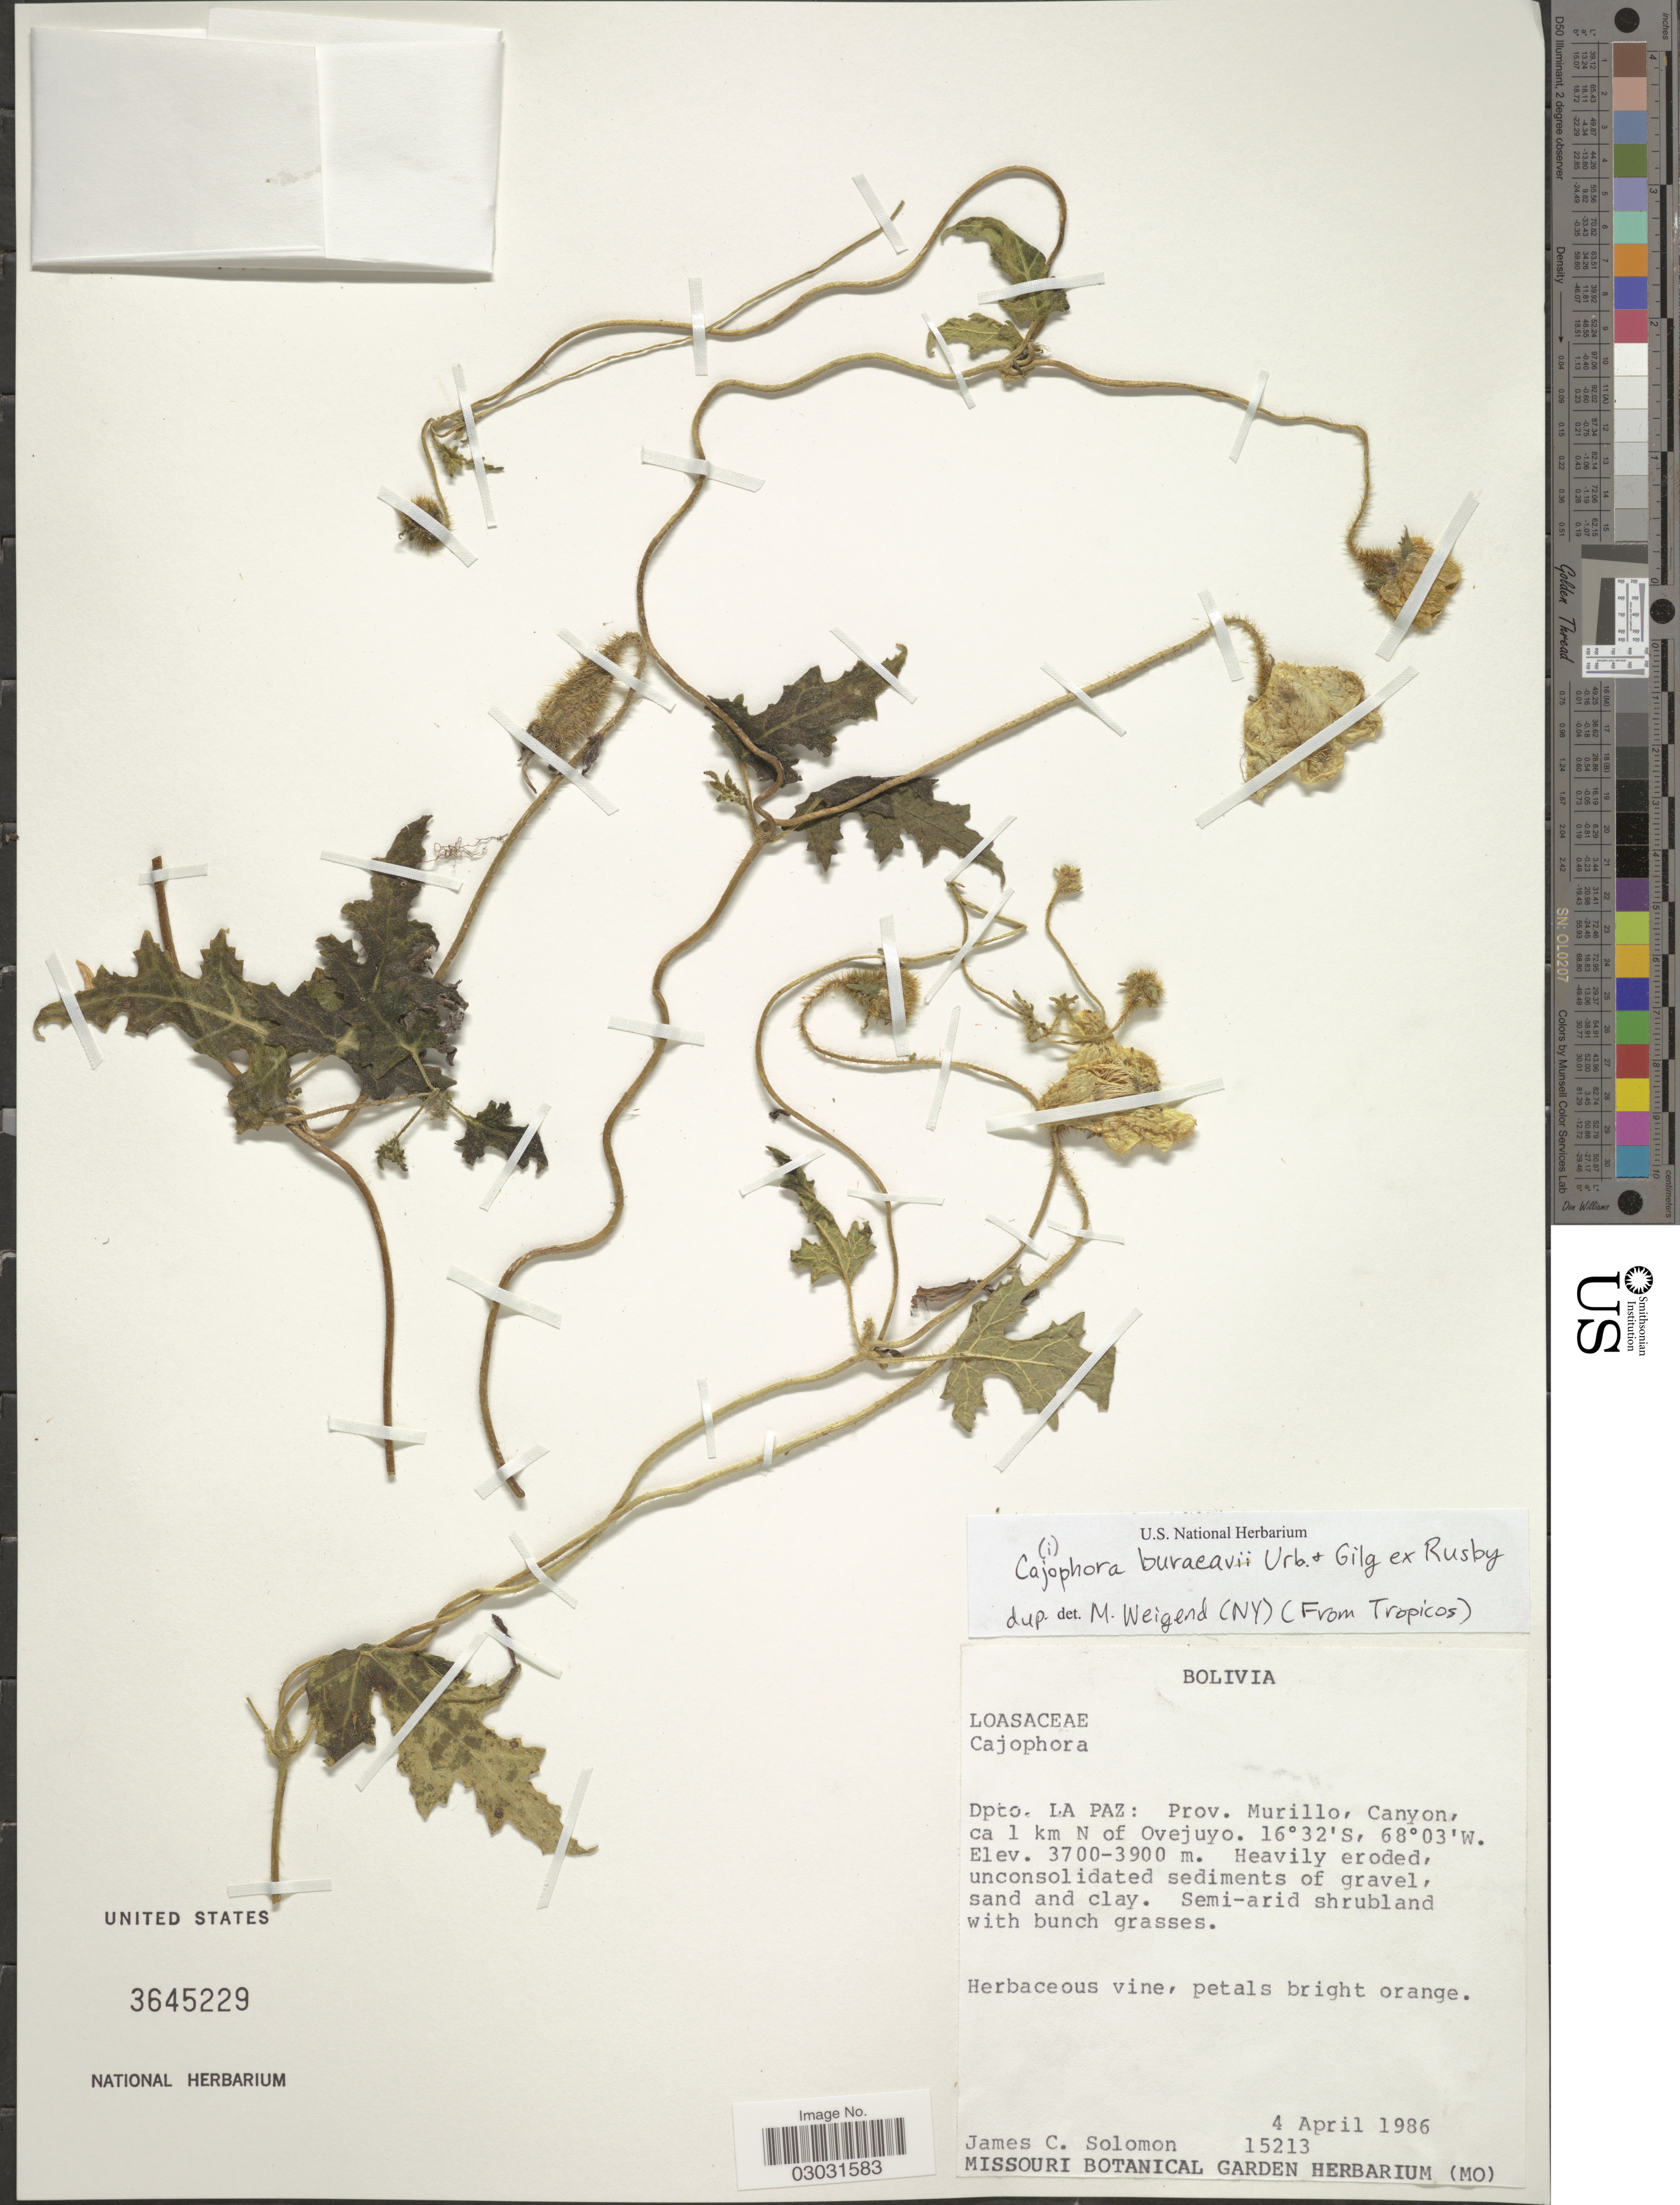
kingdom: Plantae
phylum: Tracheophyta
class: Magnoliopsida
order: Cornales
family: Loasaceae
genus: Caiophora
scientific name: Caiophora buraeavii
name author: Urb. & Gilg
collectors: J. C. Solomon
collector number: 15213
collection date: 1986-04-04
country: Bolivia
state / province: La Paz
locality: Dpto. La Paz: Prov. Murillo, Canyon, ca 1 km N of Ovejuyo.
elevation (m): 3700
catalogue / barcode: US 3645229